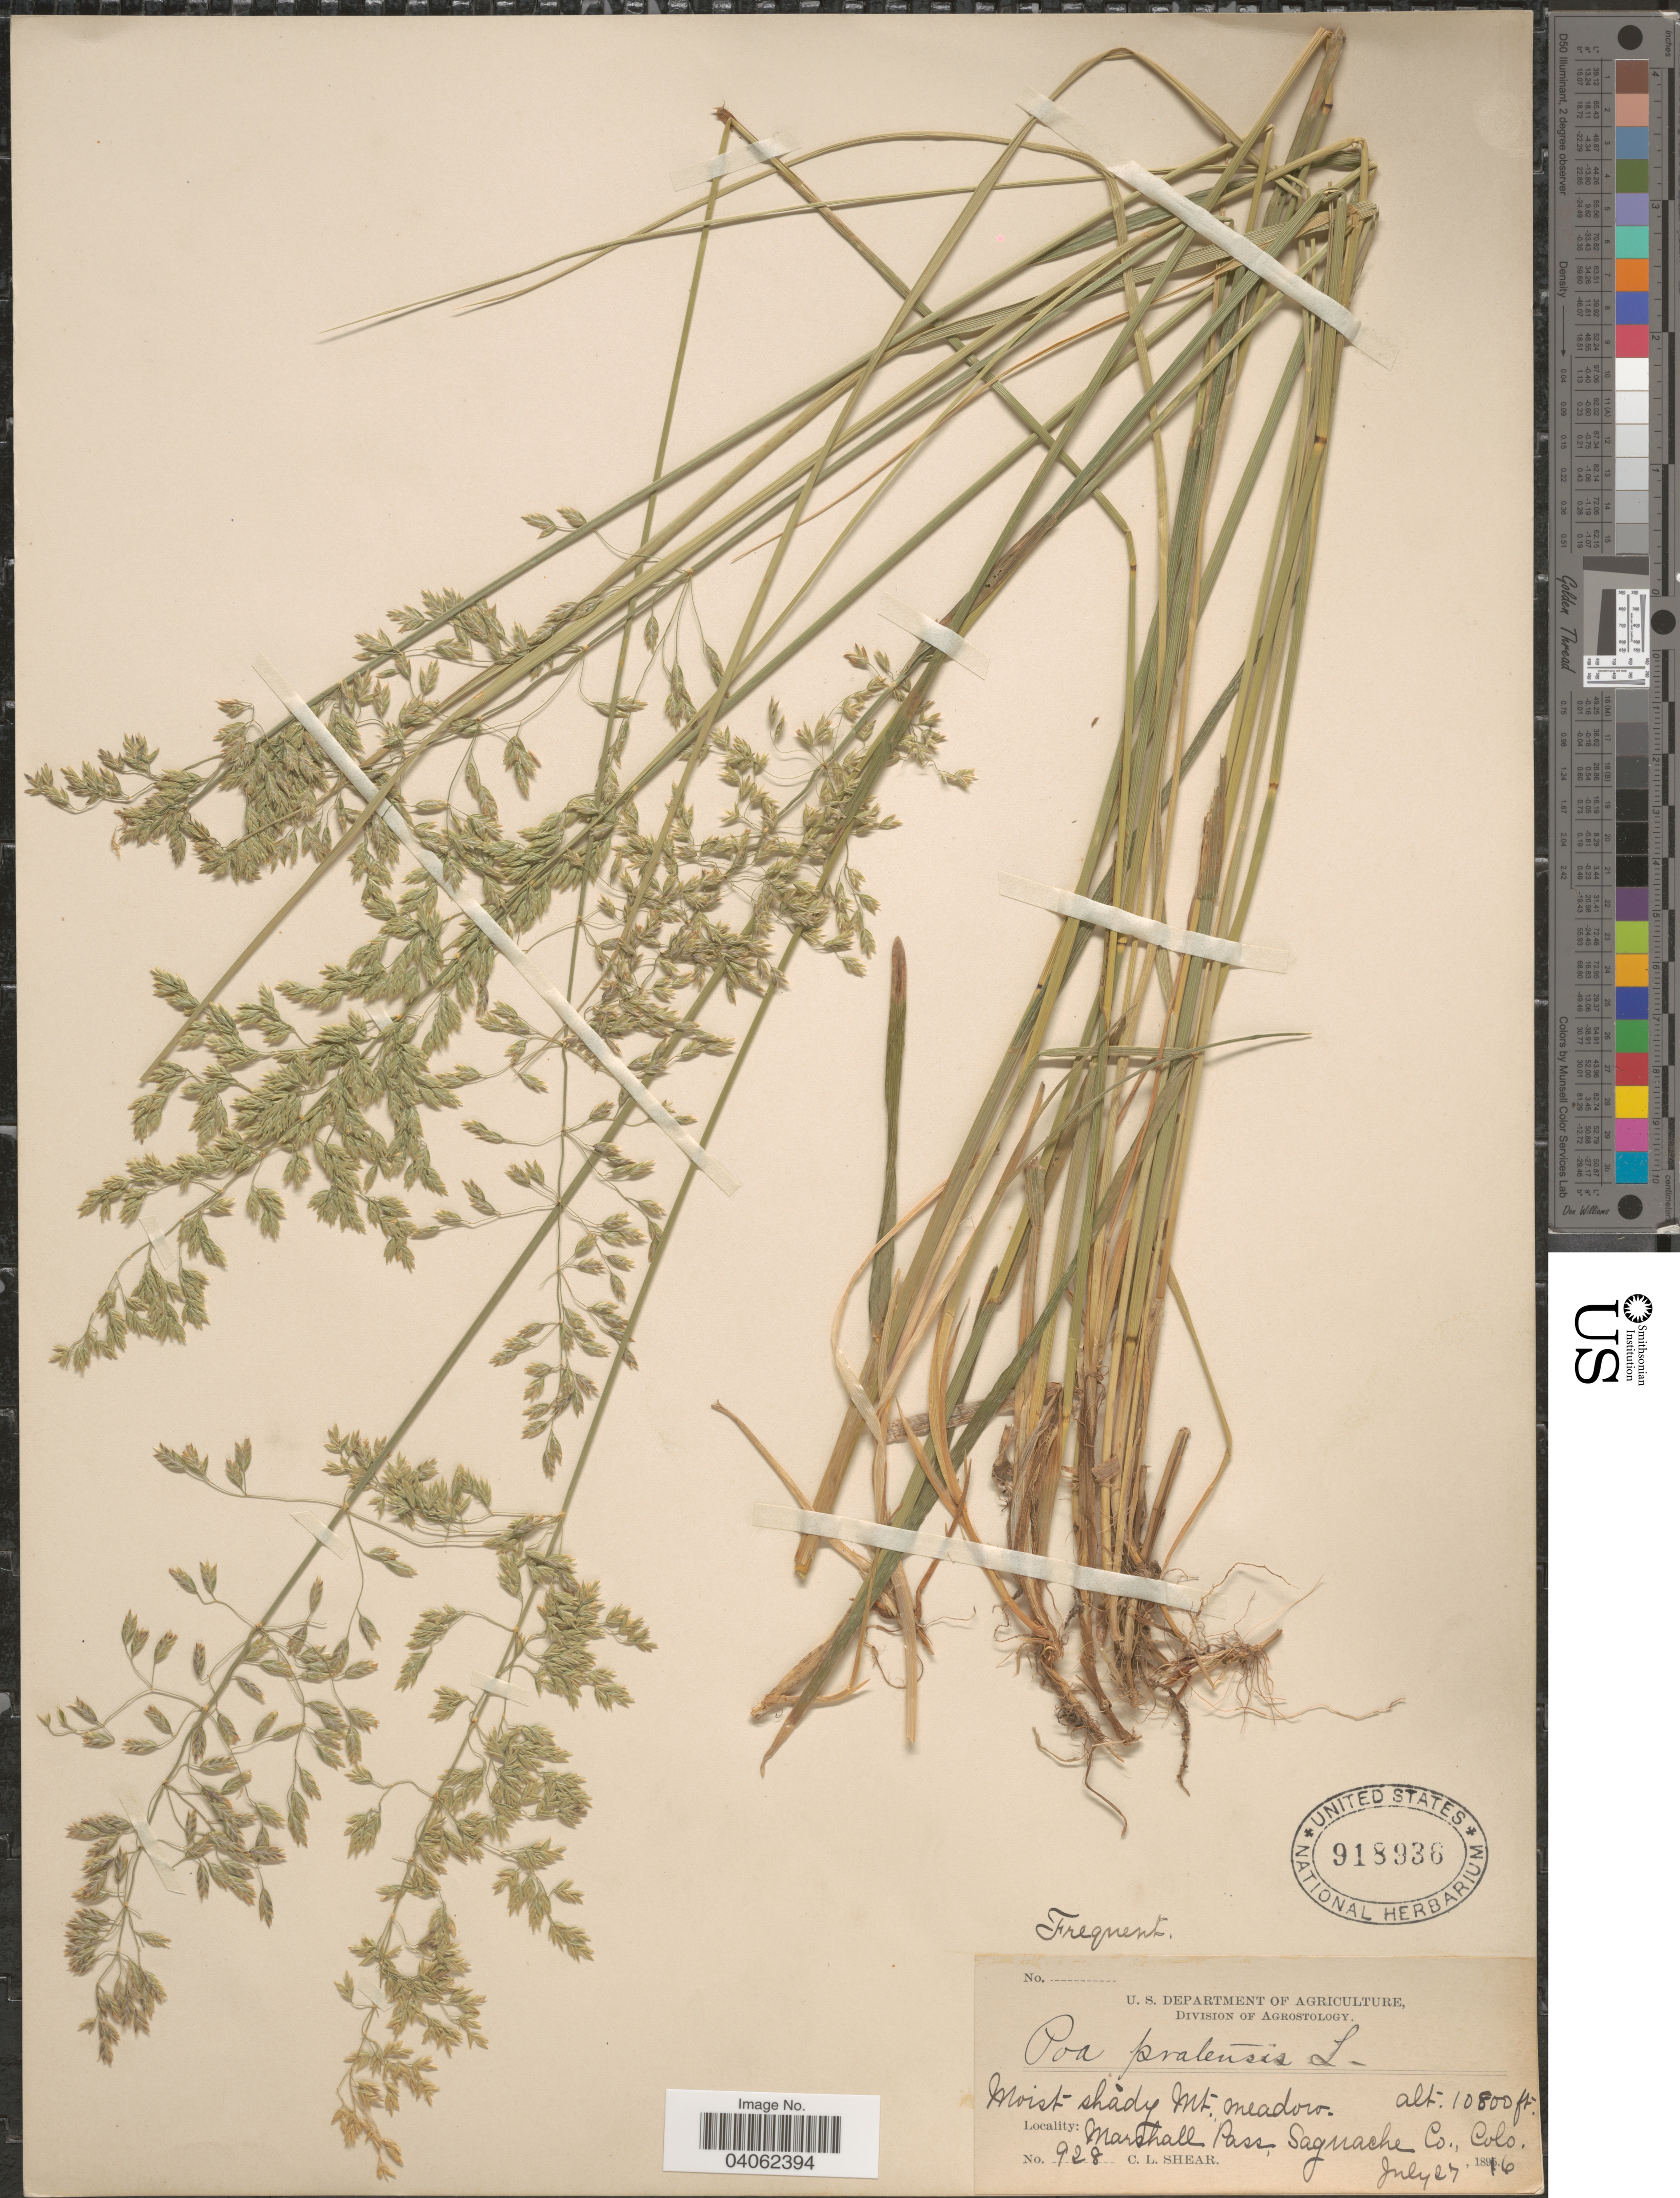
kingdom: Plantae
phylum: Tracheophyta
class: Liliopsida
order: Poales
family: Poaceae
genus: Poa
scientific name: Poa pratensis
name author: L.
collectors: C. L. Shear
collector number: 928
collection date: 1896-07-27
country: United States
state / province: Colorado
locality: Marshall Pass, Saguache Co.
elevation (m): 3292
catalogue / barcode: US 918936